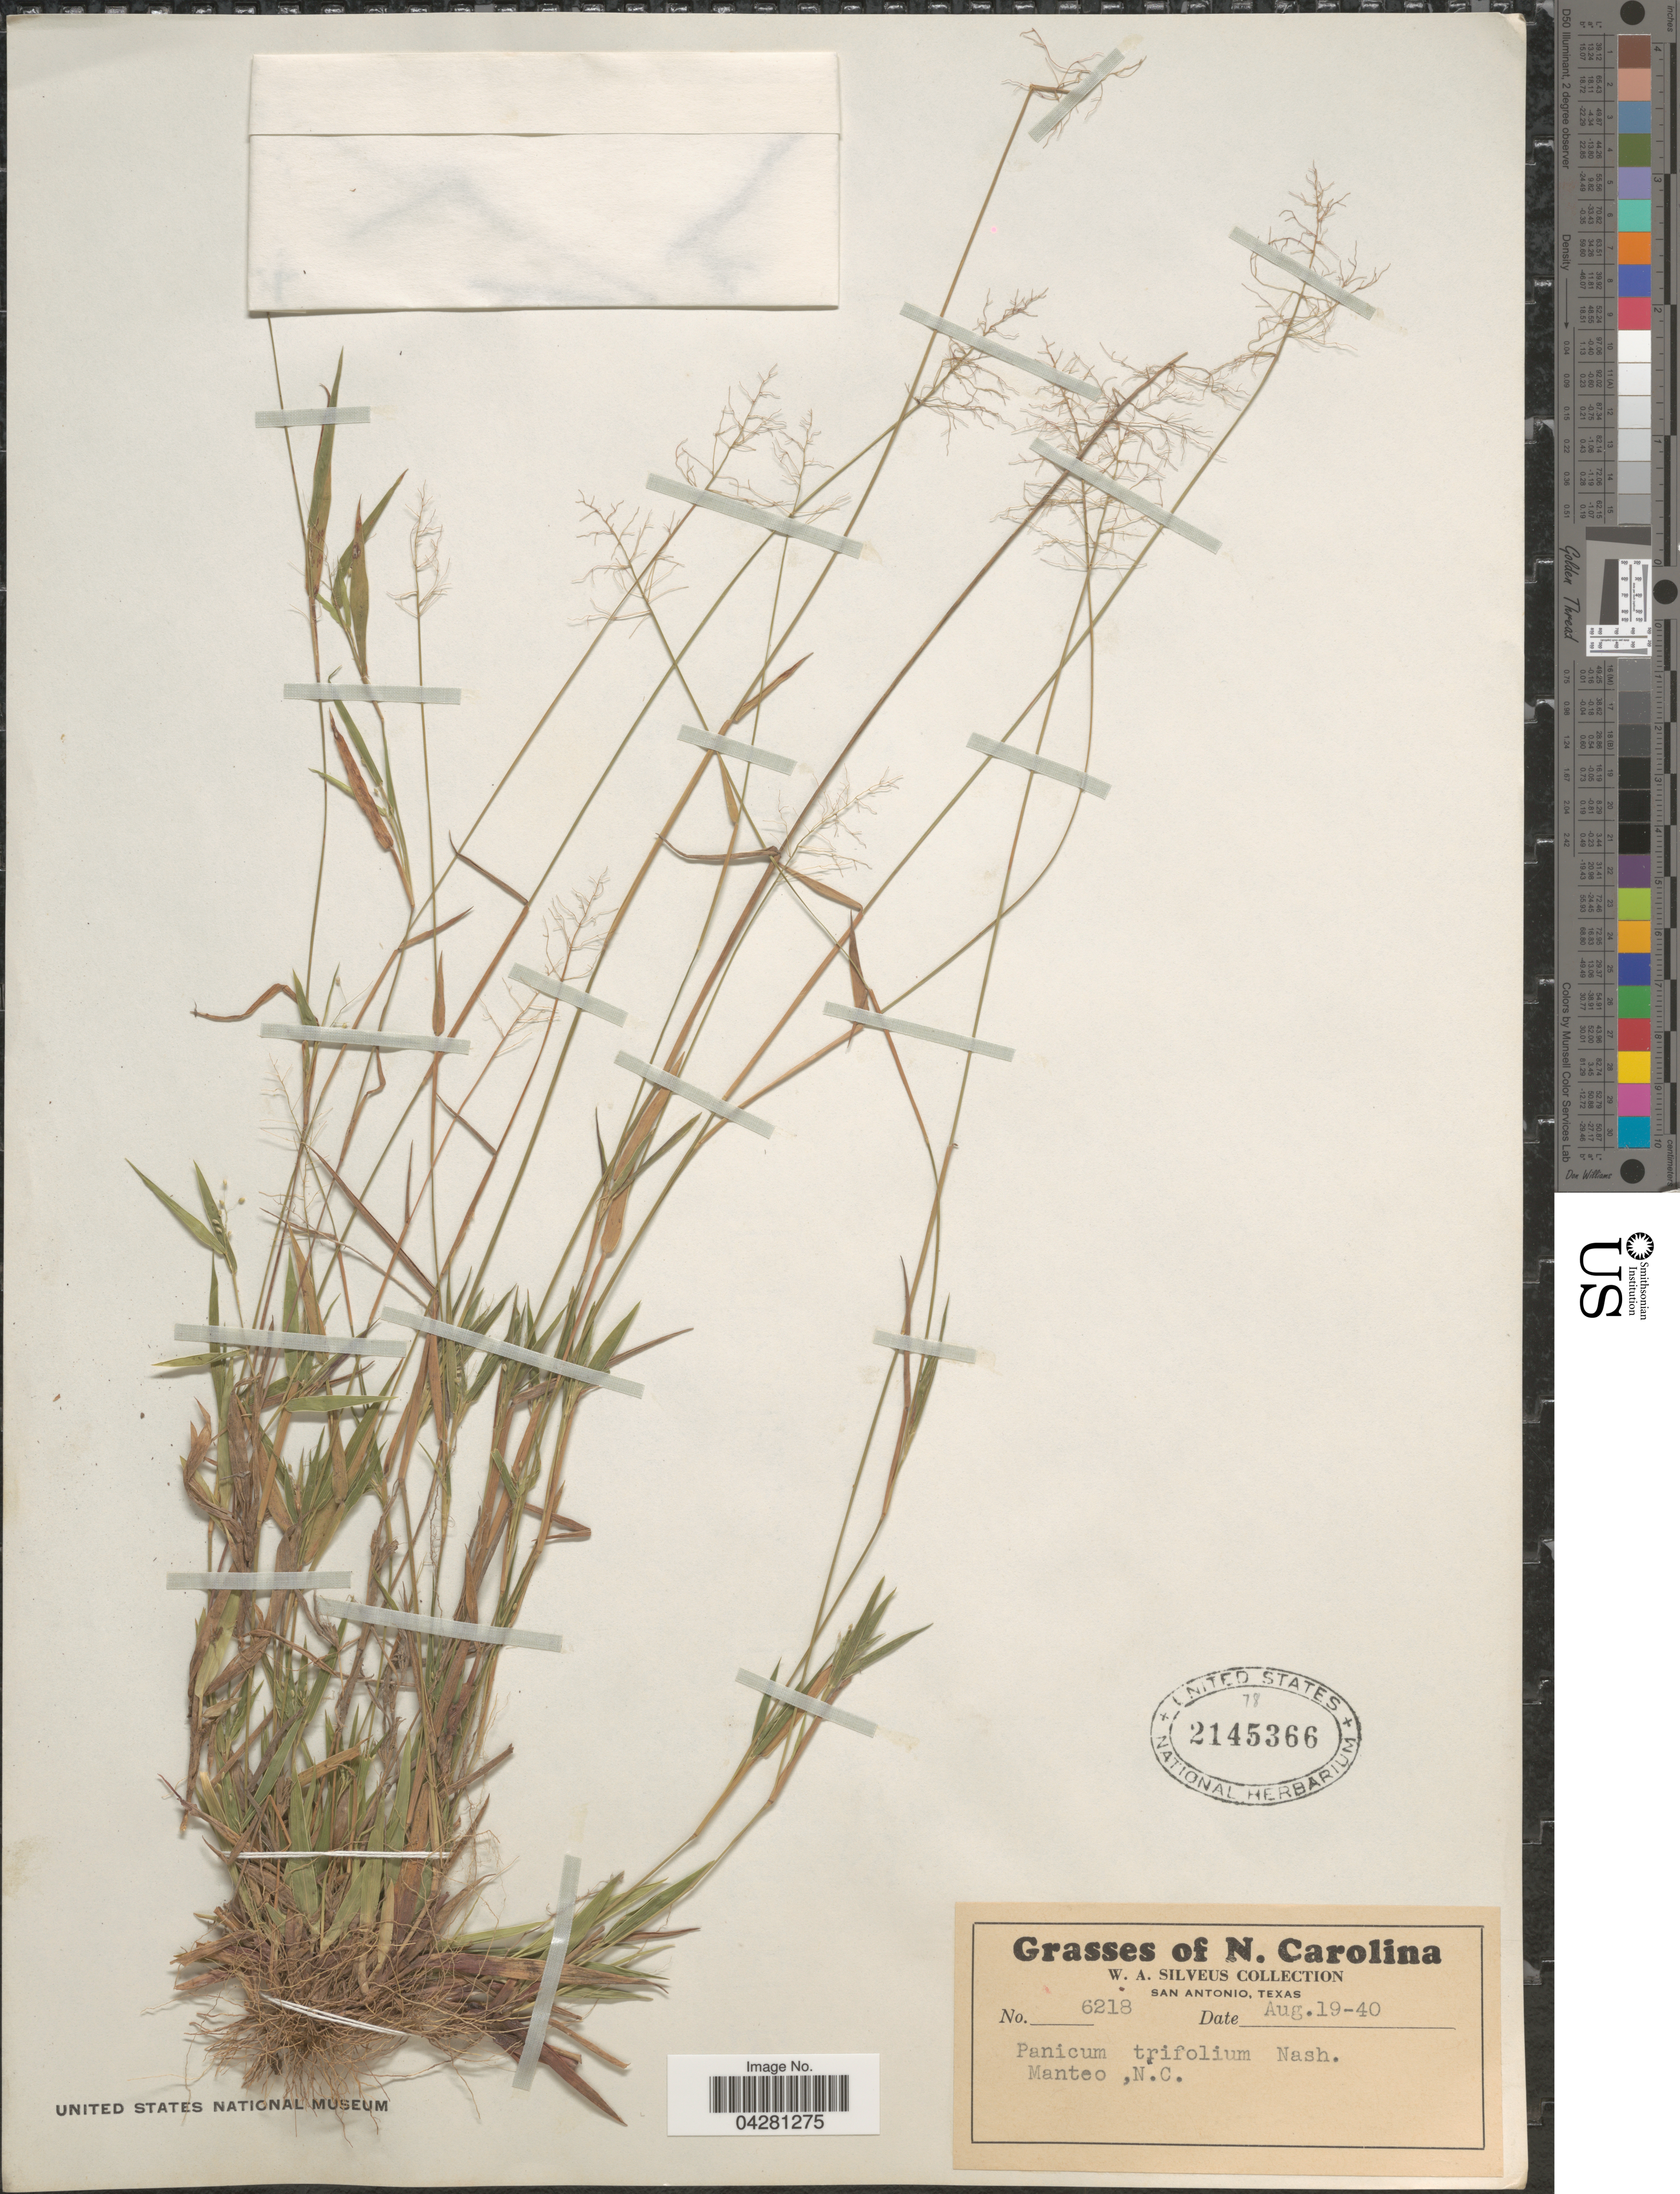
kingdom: Plantae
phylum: Tracheophyta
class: Liliopsida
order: Poales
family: Poaceae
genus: Dichanthelium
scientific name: Dichanthelium dichotomum var. unciphyllum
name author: (Trin.) Davidse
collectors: W. Silveus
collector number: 6218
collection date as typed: Transcribed d/m/y: 19/8/40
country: United States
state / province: North Carolina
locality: Manteo.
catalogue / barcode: US 2145366